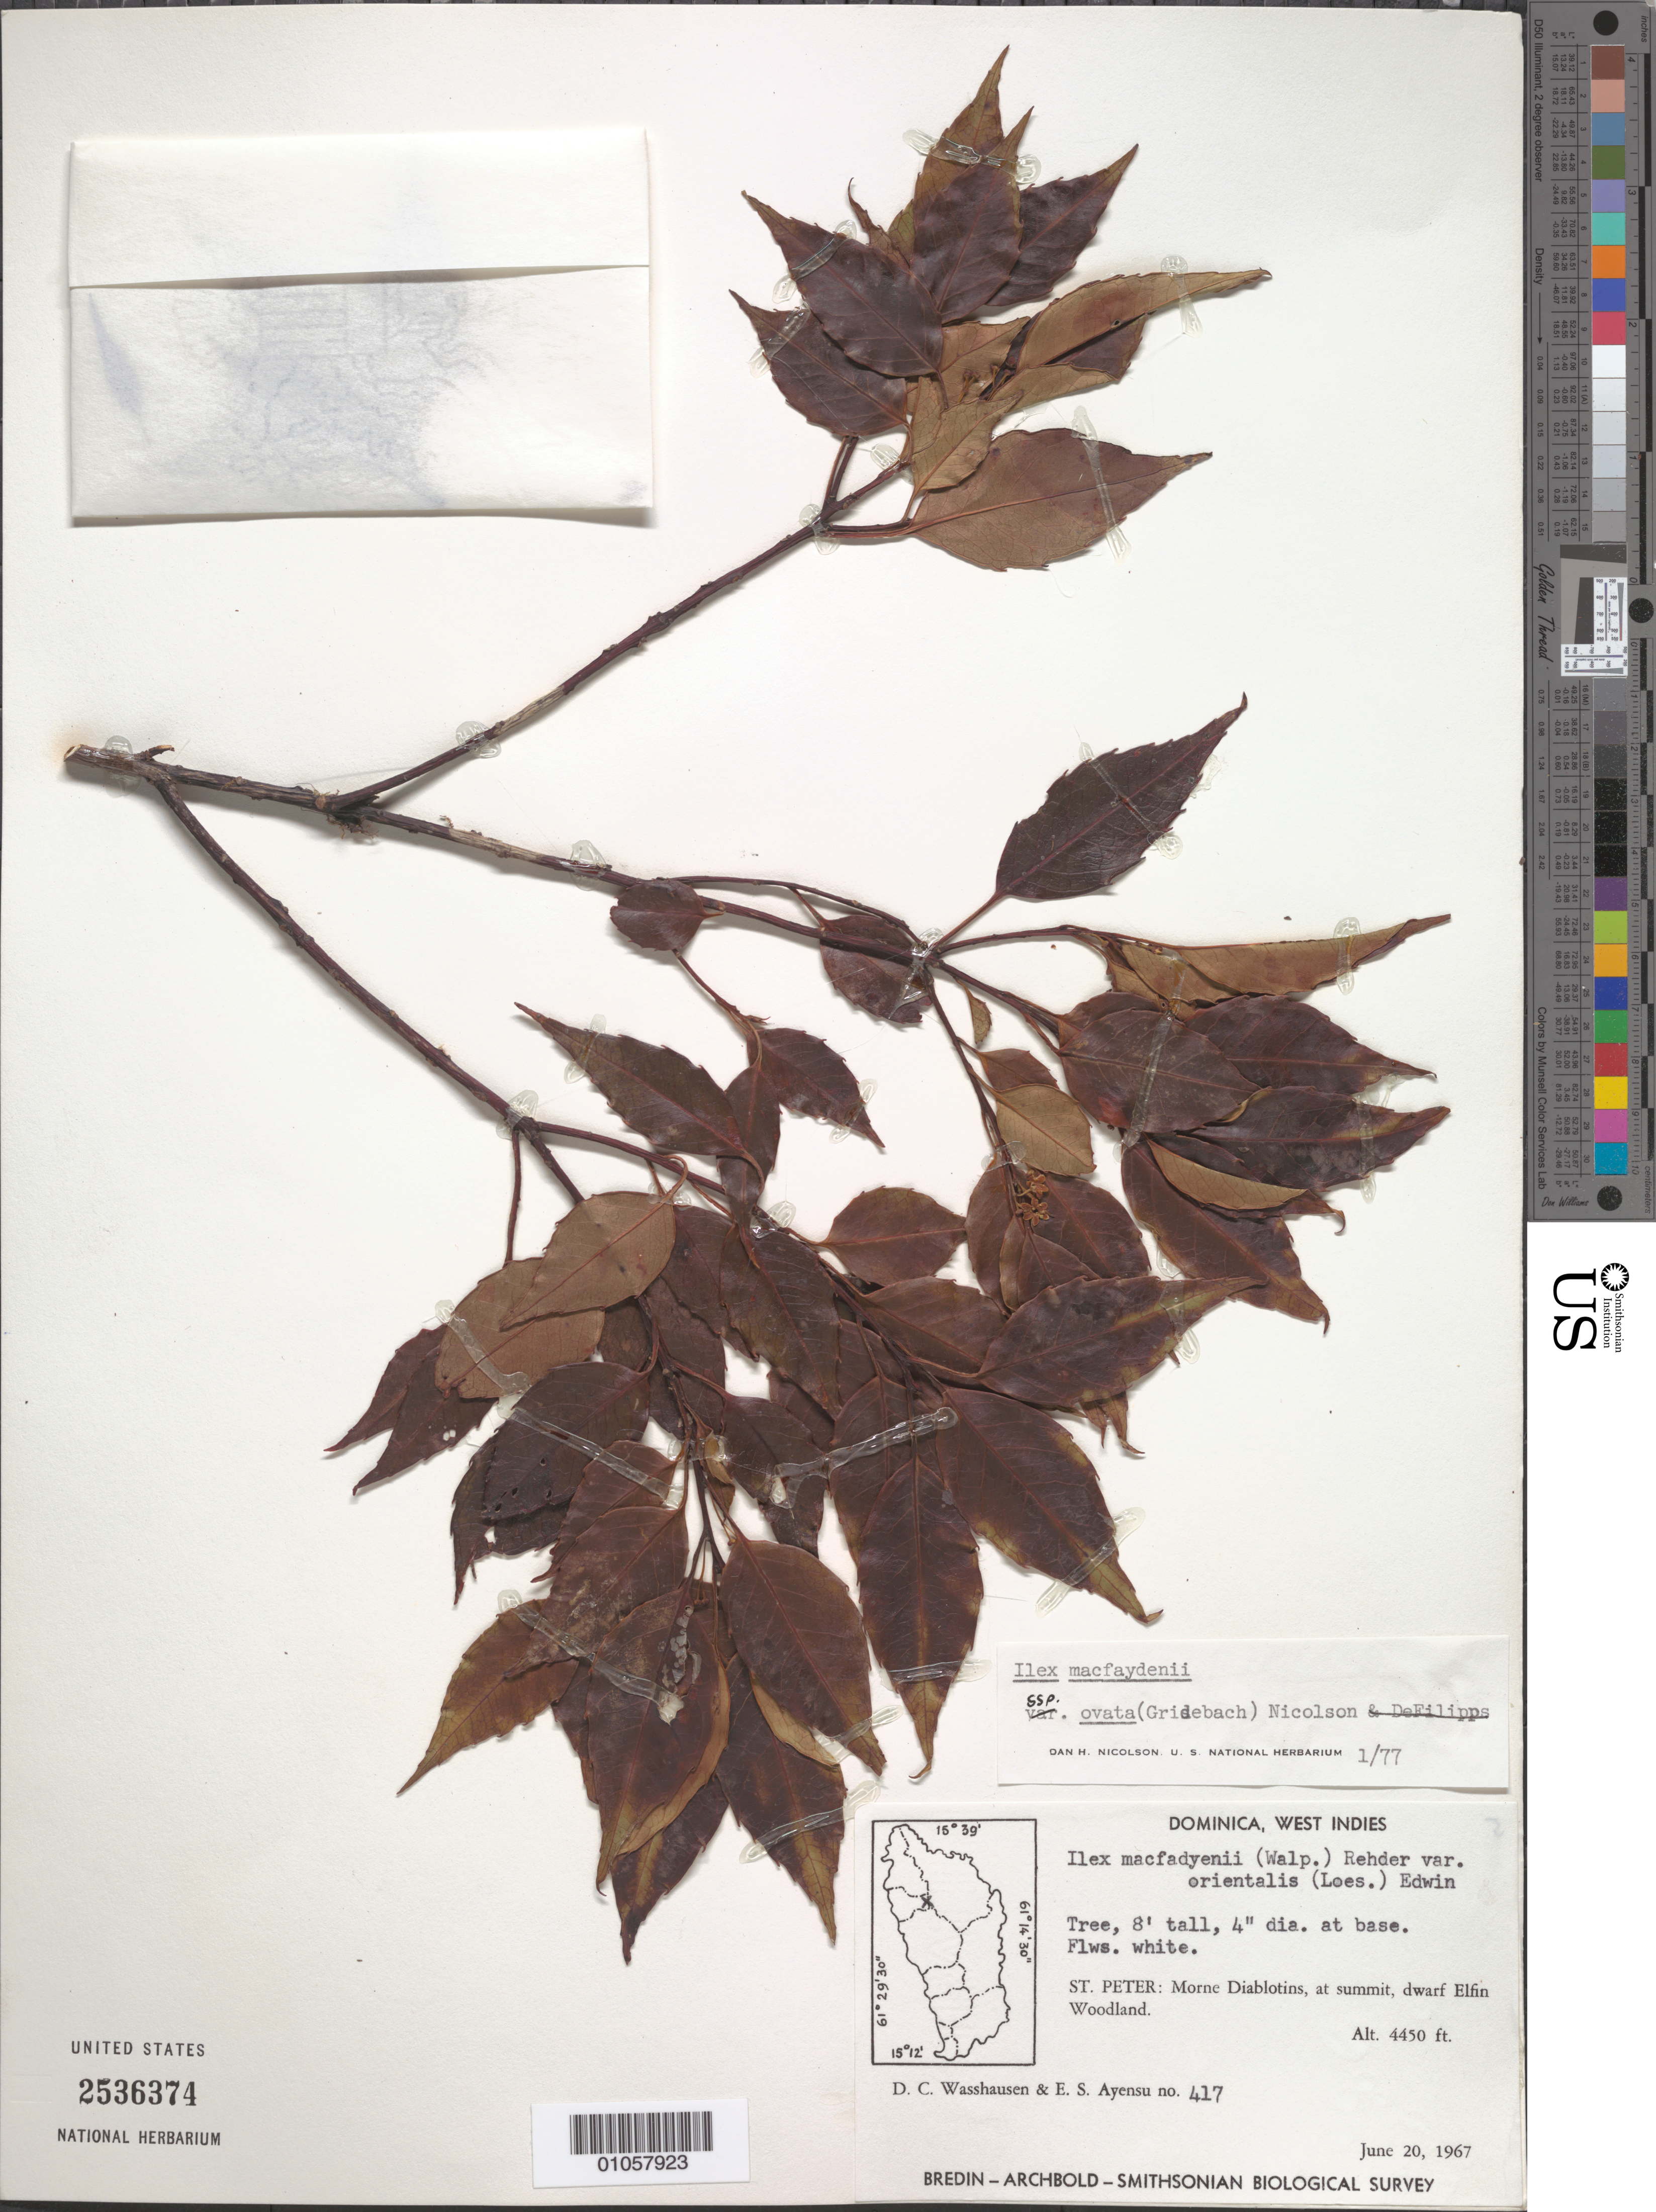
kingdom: Plantae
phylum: Tracheophyta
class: Magnoliopsida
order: Aquifoliales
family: Aquifoliaceae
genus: Ilex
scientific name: Ilex macfaydenii subsp. ovata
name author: (Griseb.) Nicolson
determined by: Nicolson, Dan H.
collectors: D. C. Wasshausen & E. S. Ayensu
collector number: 417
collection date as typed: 20 Jun 1967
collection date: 1967-06-20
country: Dominica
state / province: St. Peter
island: Dominica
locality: Morne Diablotins, at summit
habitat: Dwarf elfin woodland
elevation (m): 1356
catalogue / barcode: US 2536374